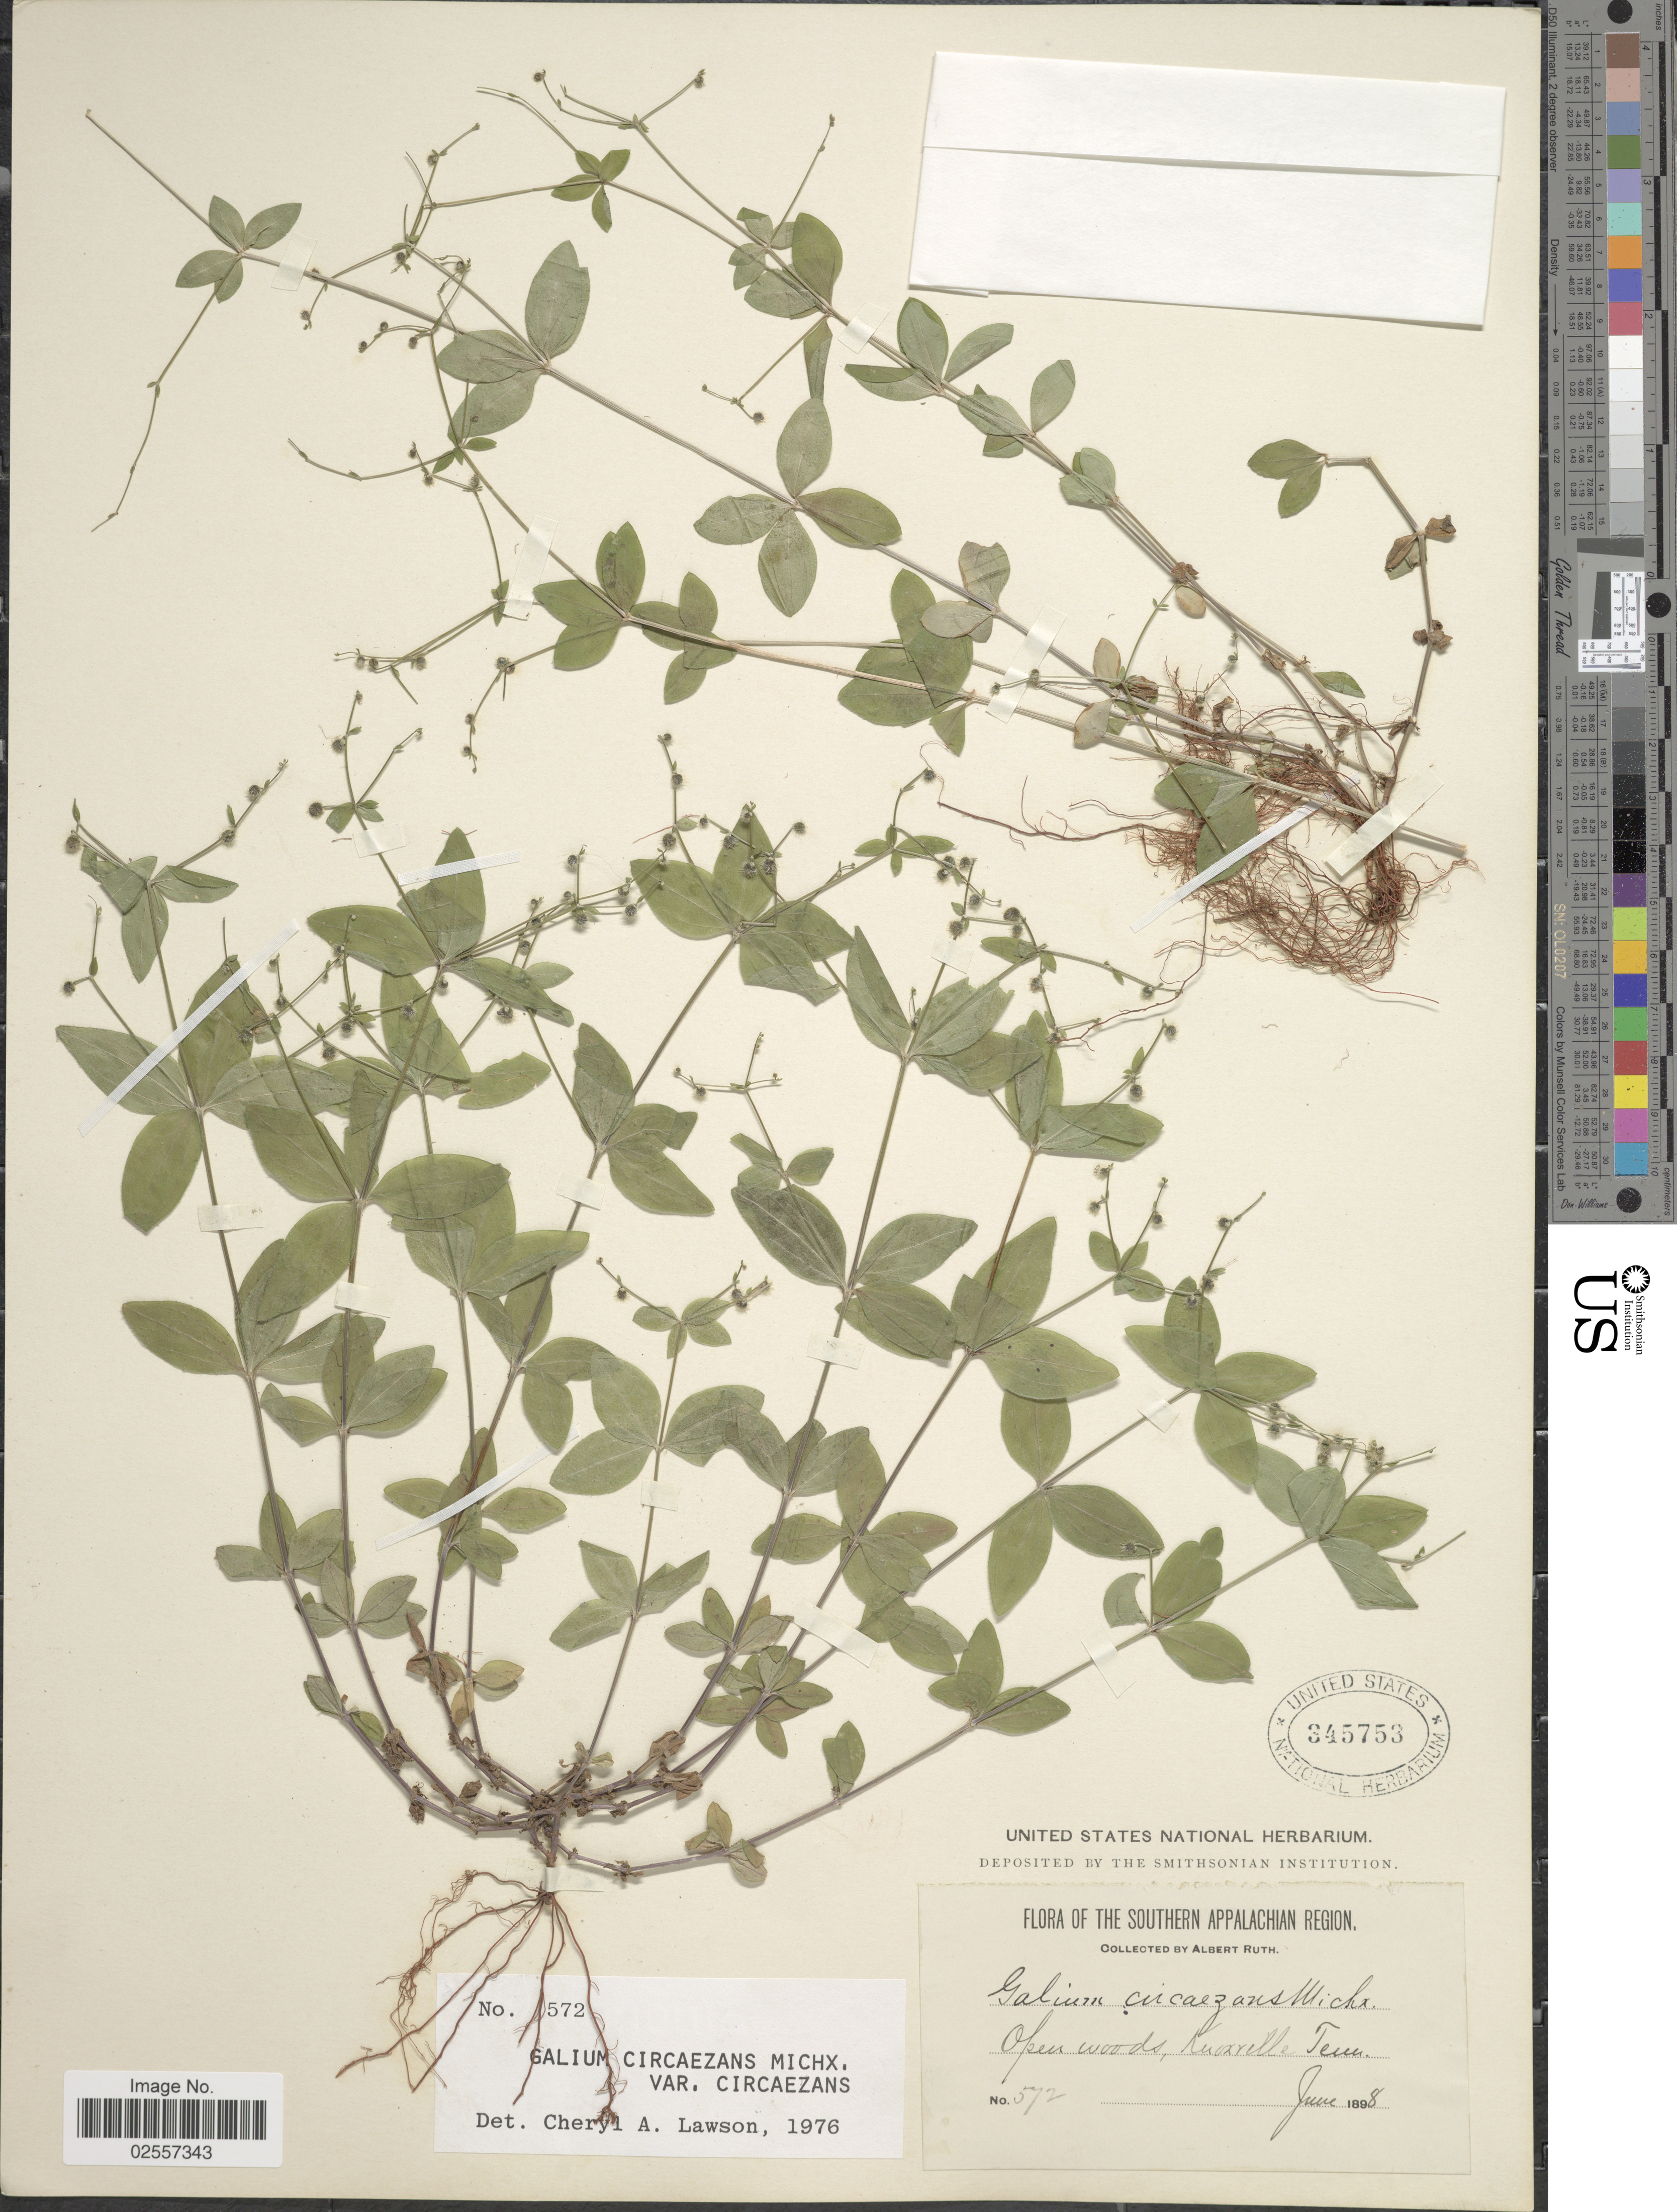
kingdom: Plantae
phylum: Tracheophyta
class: Magnoliopsida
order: Gentianales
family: Rubiaceae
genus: Galium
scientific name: Galium circaezans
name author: Michx.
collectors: A. Ruth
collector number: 572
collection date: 1898-06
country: United States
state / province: Tennessee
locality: Southern Appalachian Region. Knoxville.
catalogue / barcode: US 345753